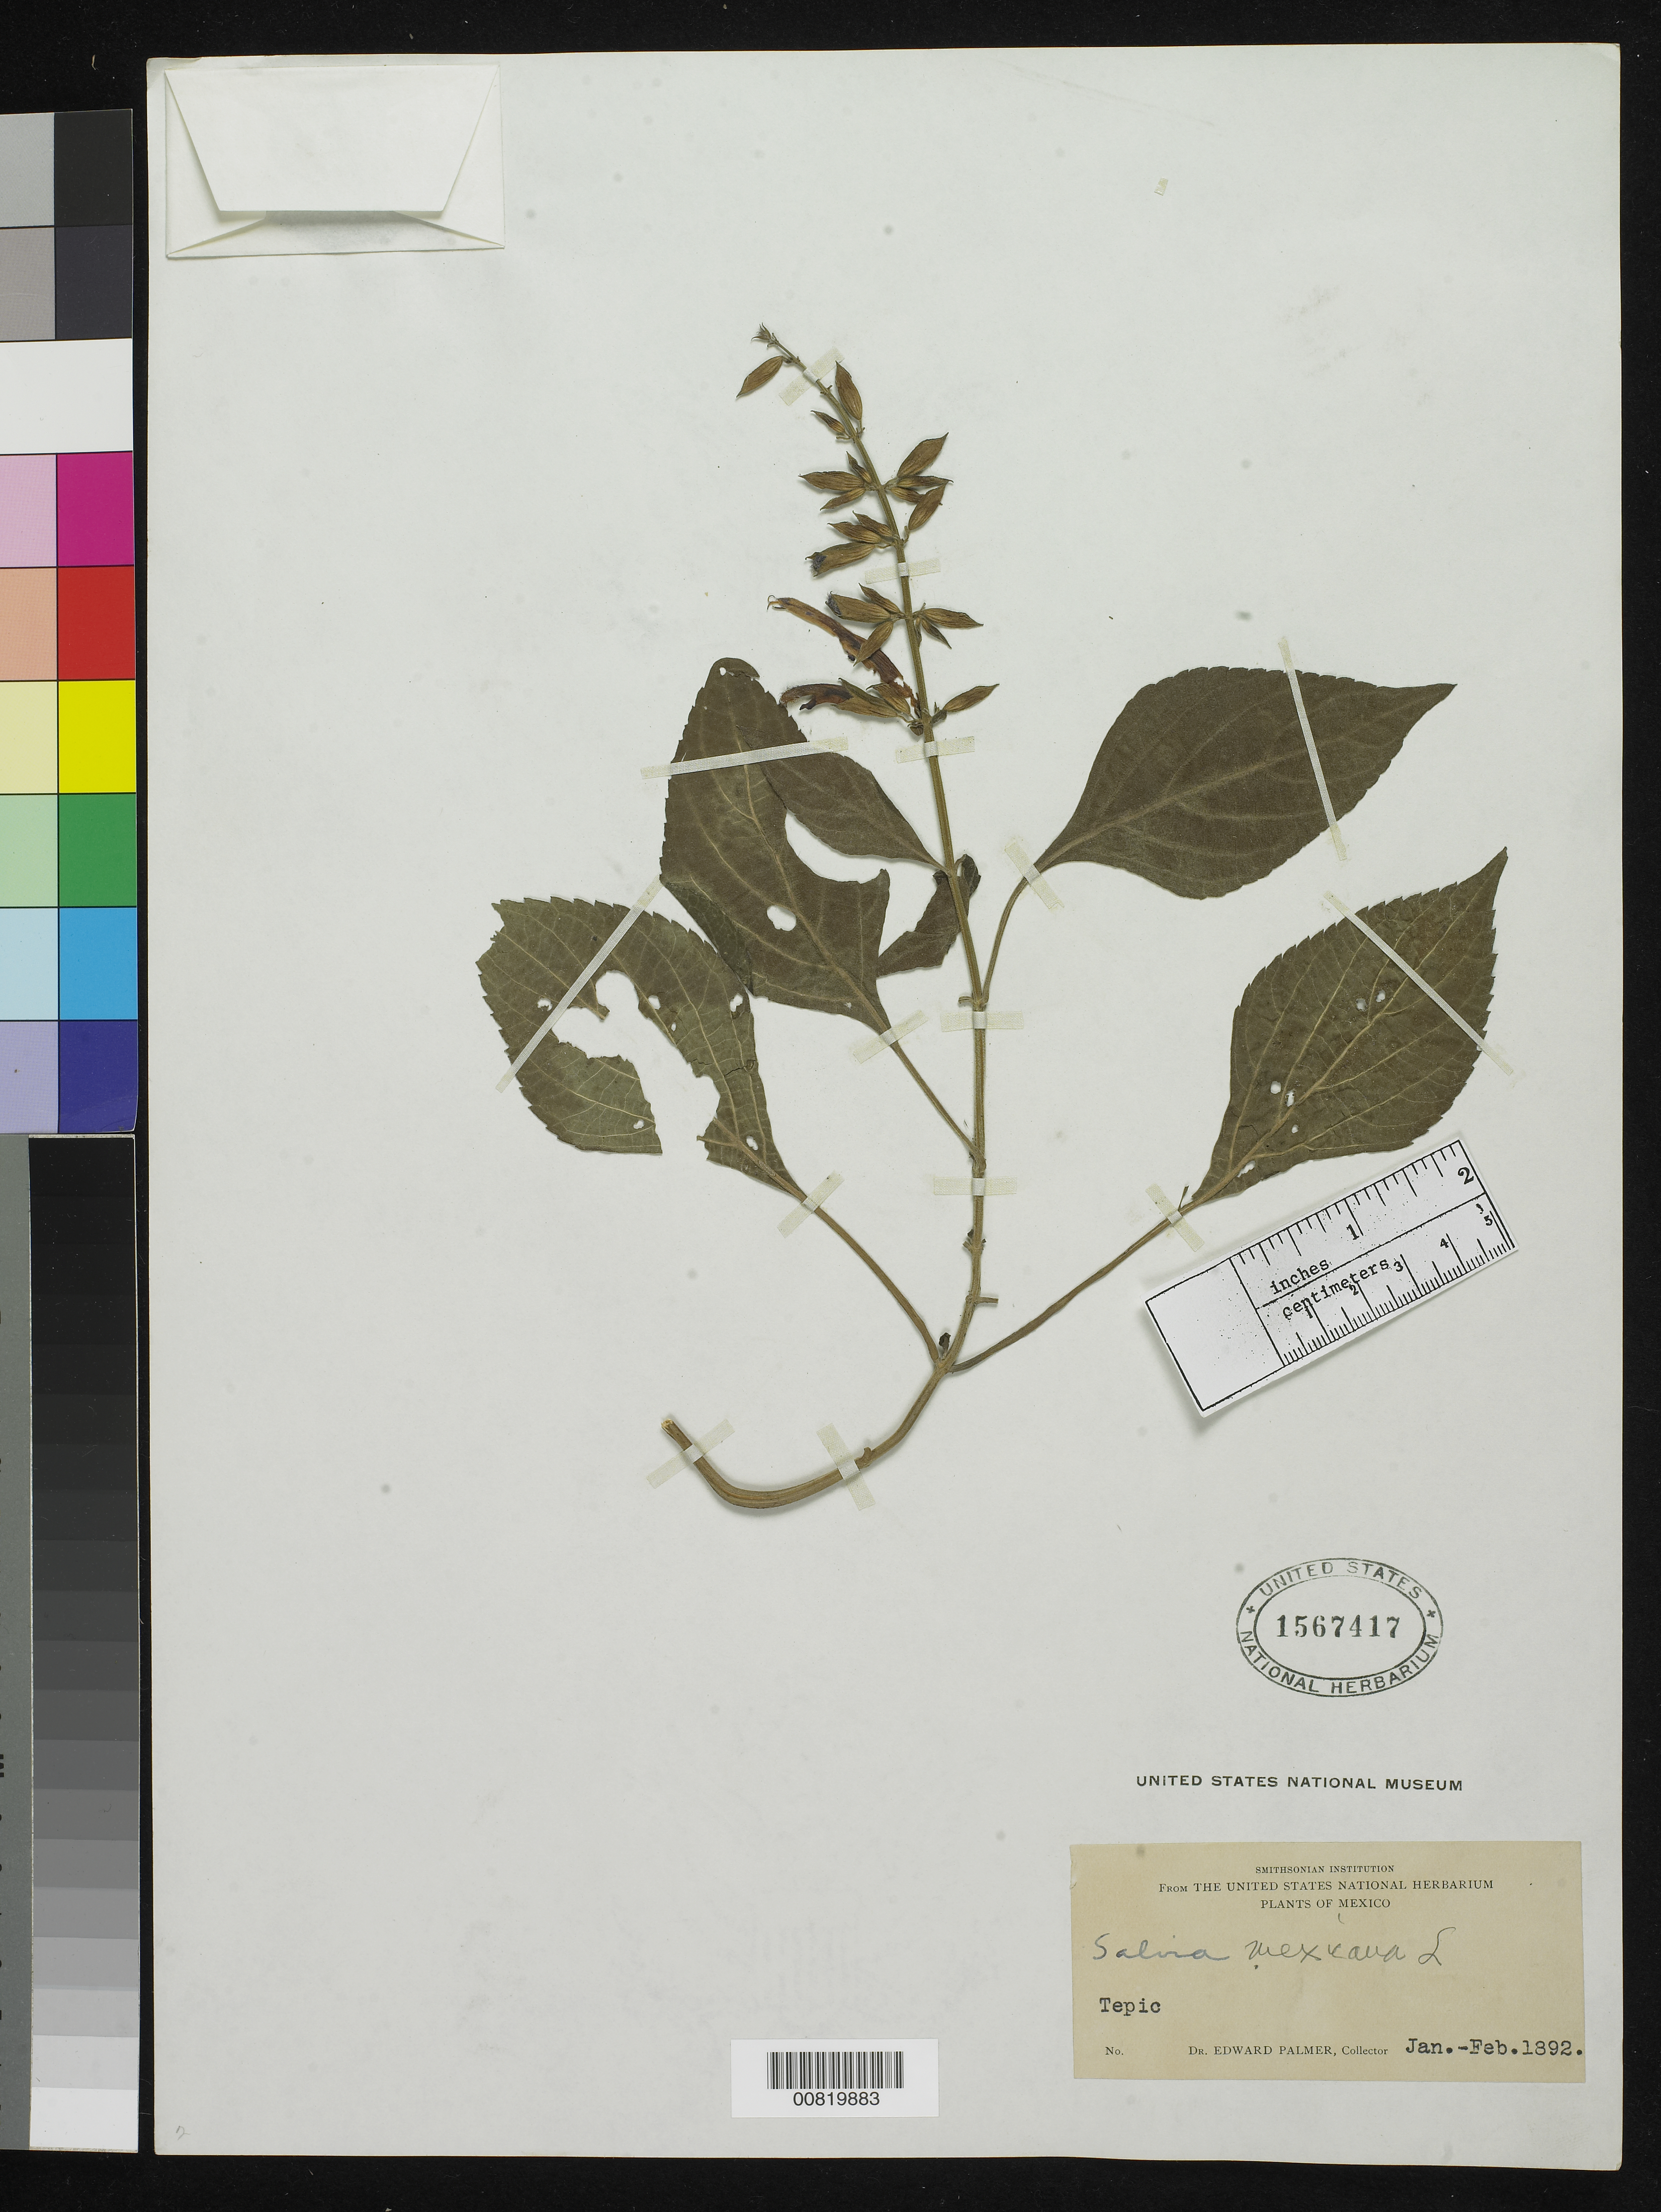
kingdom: Plantae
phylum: Tracheophyta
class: Magnoliopsida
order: Lamiales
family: Lamiaceae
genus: Salvia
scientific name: Salvia mexicana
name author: L.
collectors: E. Palmer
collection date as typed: Jan 1892 to -- Feb 1892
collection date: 1892-01/1892-02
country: Mexico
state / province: Nayarit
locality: Tepic, Nayarit.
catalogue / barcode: US 1567417